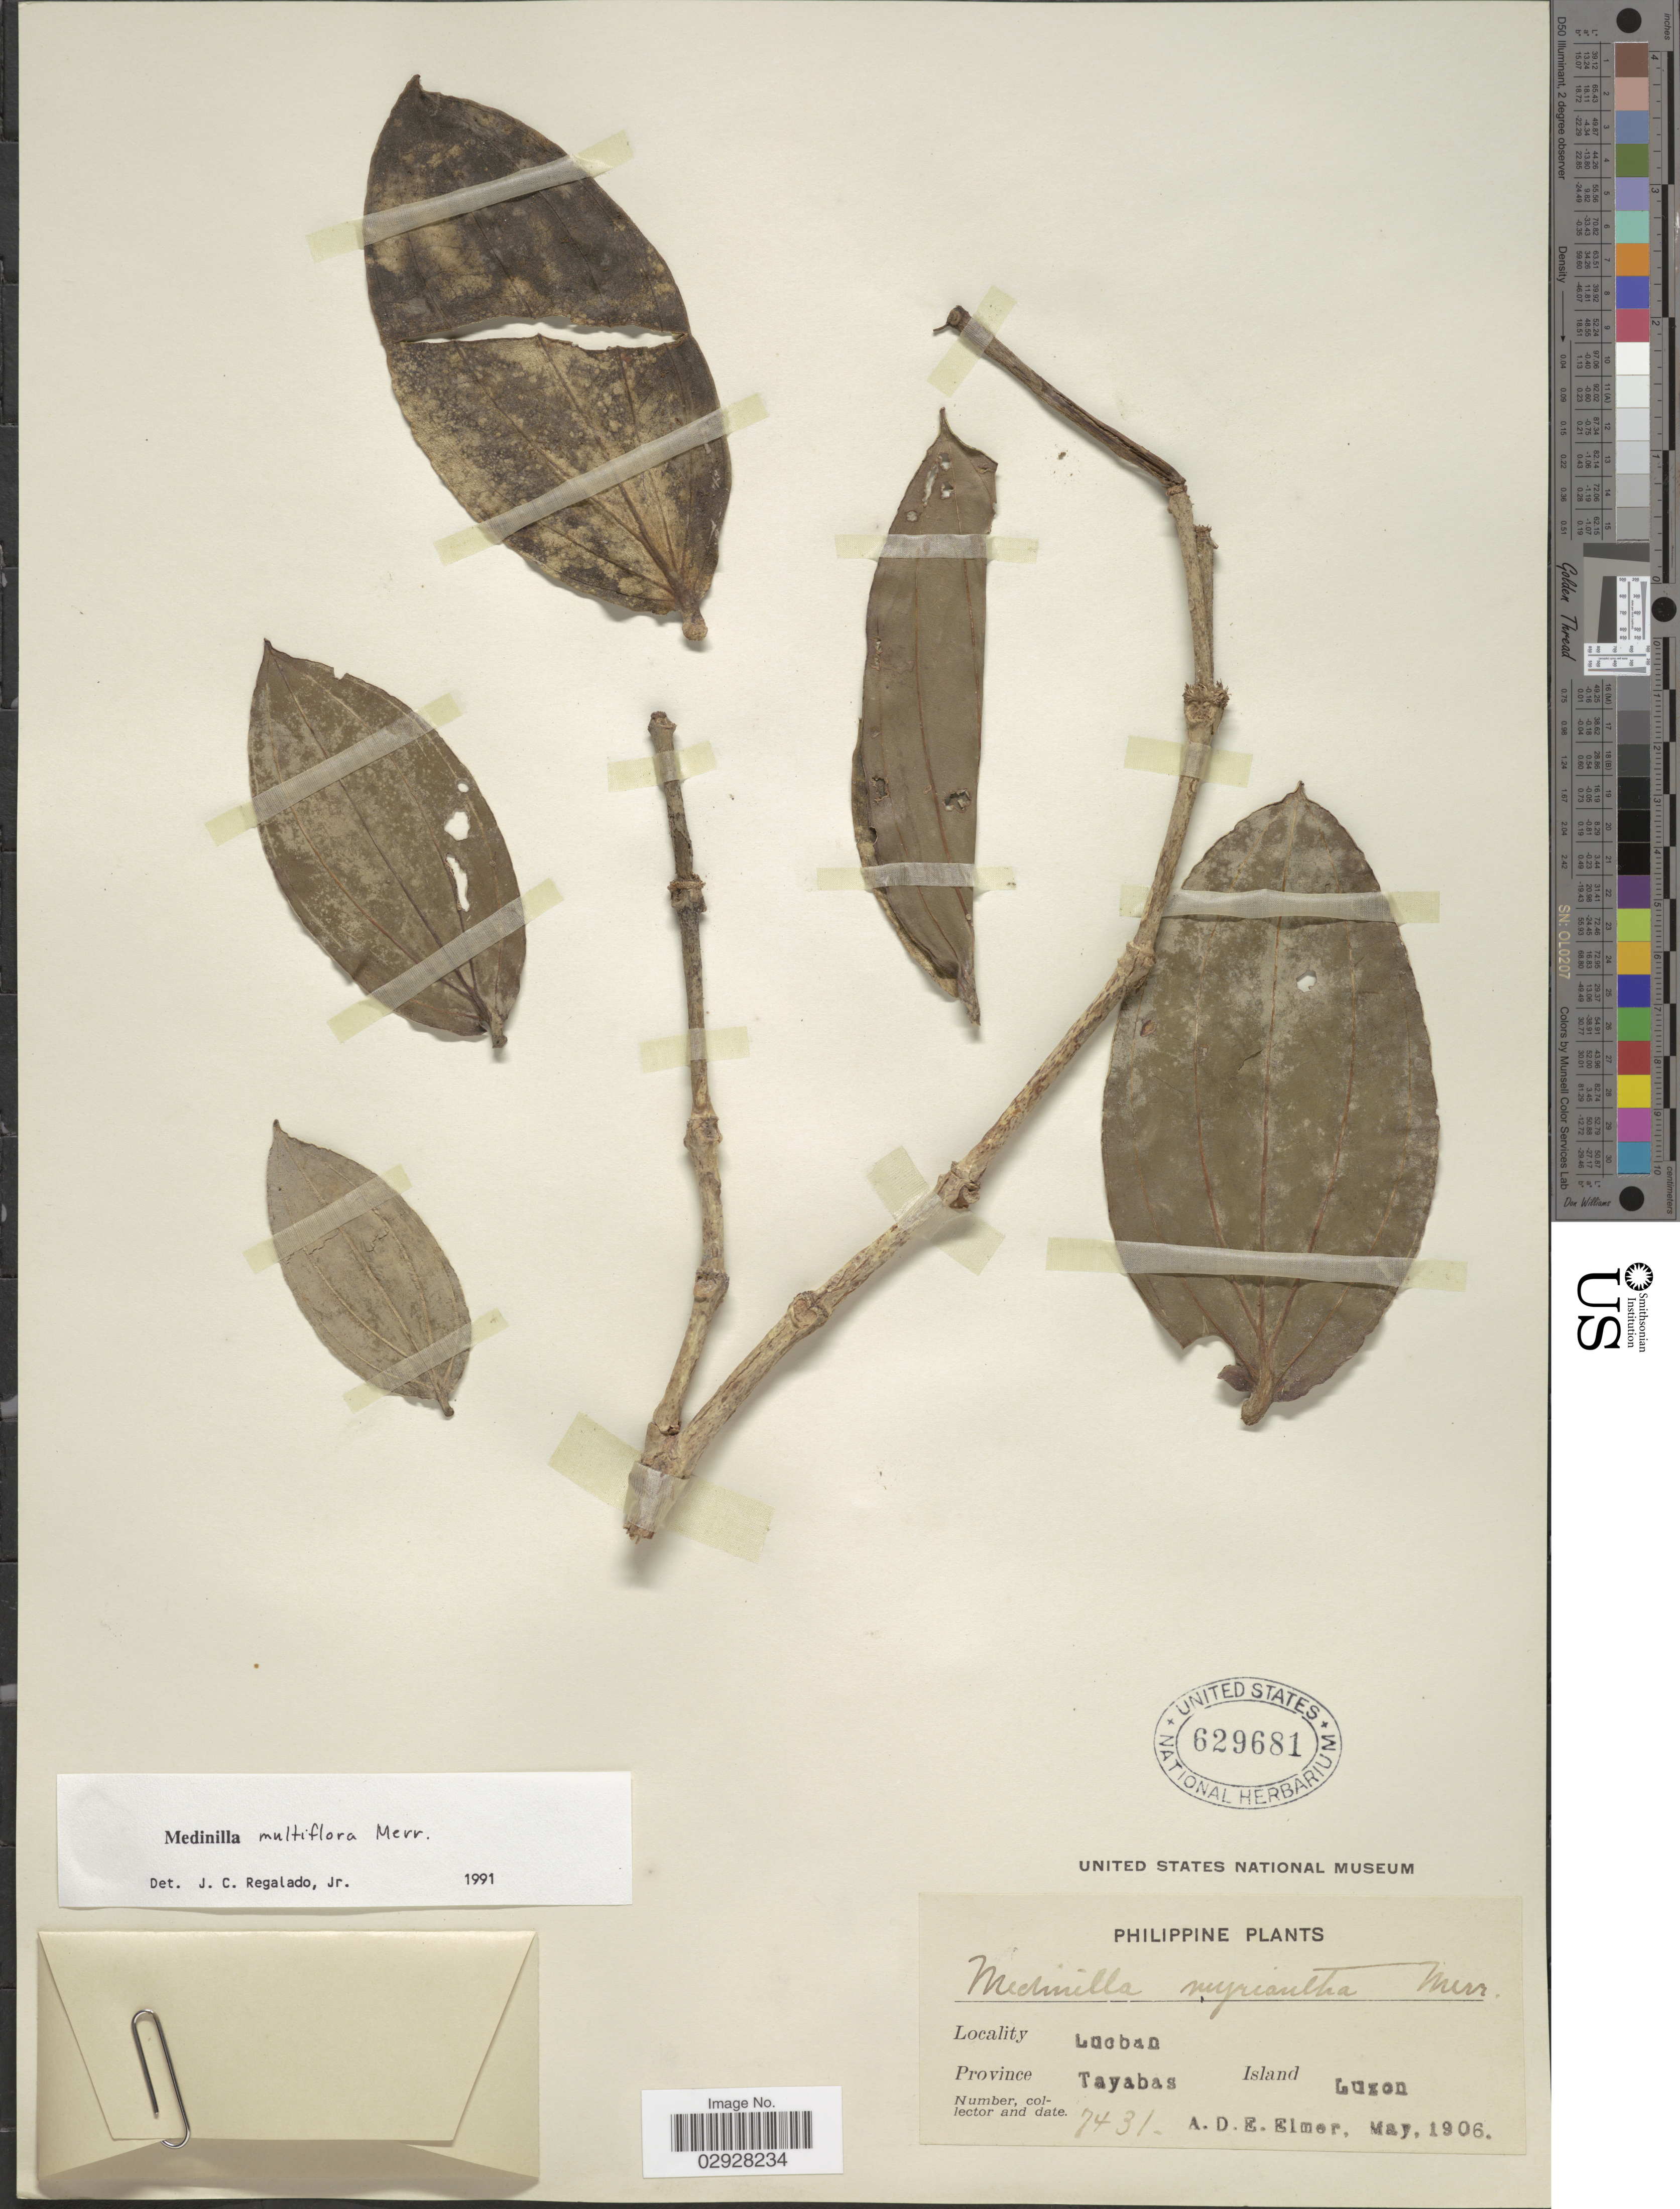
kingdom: Plantae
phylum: Tracheophyta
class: Magnoliopsida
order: Myrtales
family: Melastomataceae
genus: Medinilla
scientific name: Medinilla multiflora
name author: Merr.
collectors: A. D. E. Elmer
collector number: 7431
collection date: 1906-05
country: Philippines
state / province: Calabarzon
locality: Lucban, Province Tayabas, Island Luzon.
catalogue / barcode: US 629681